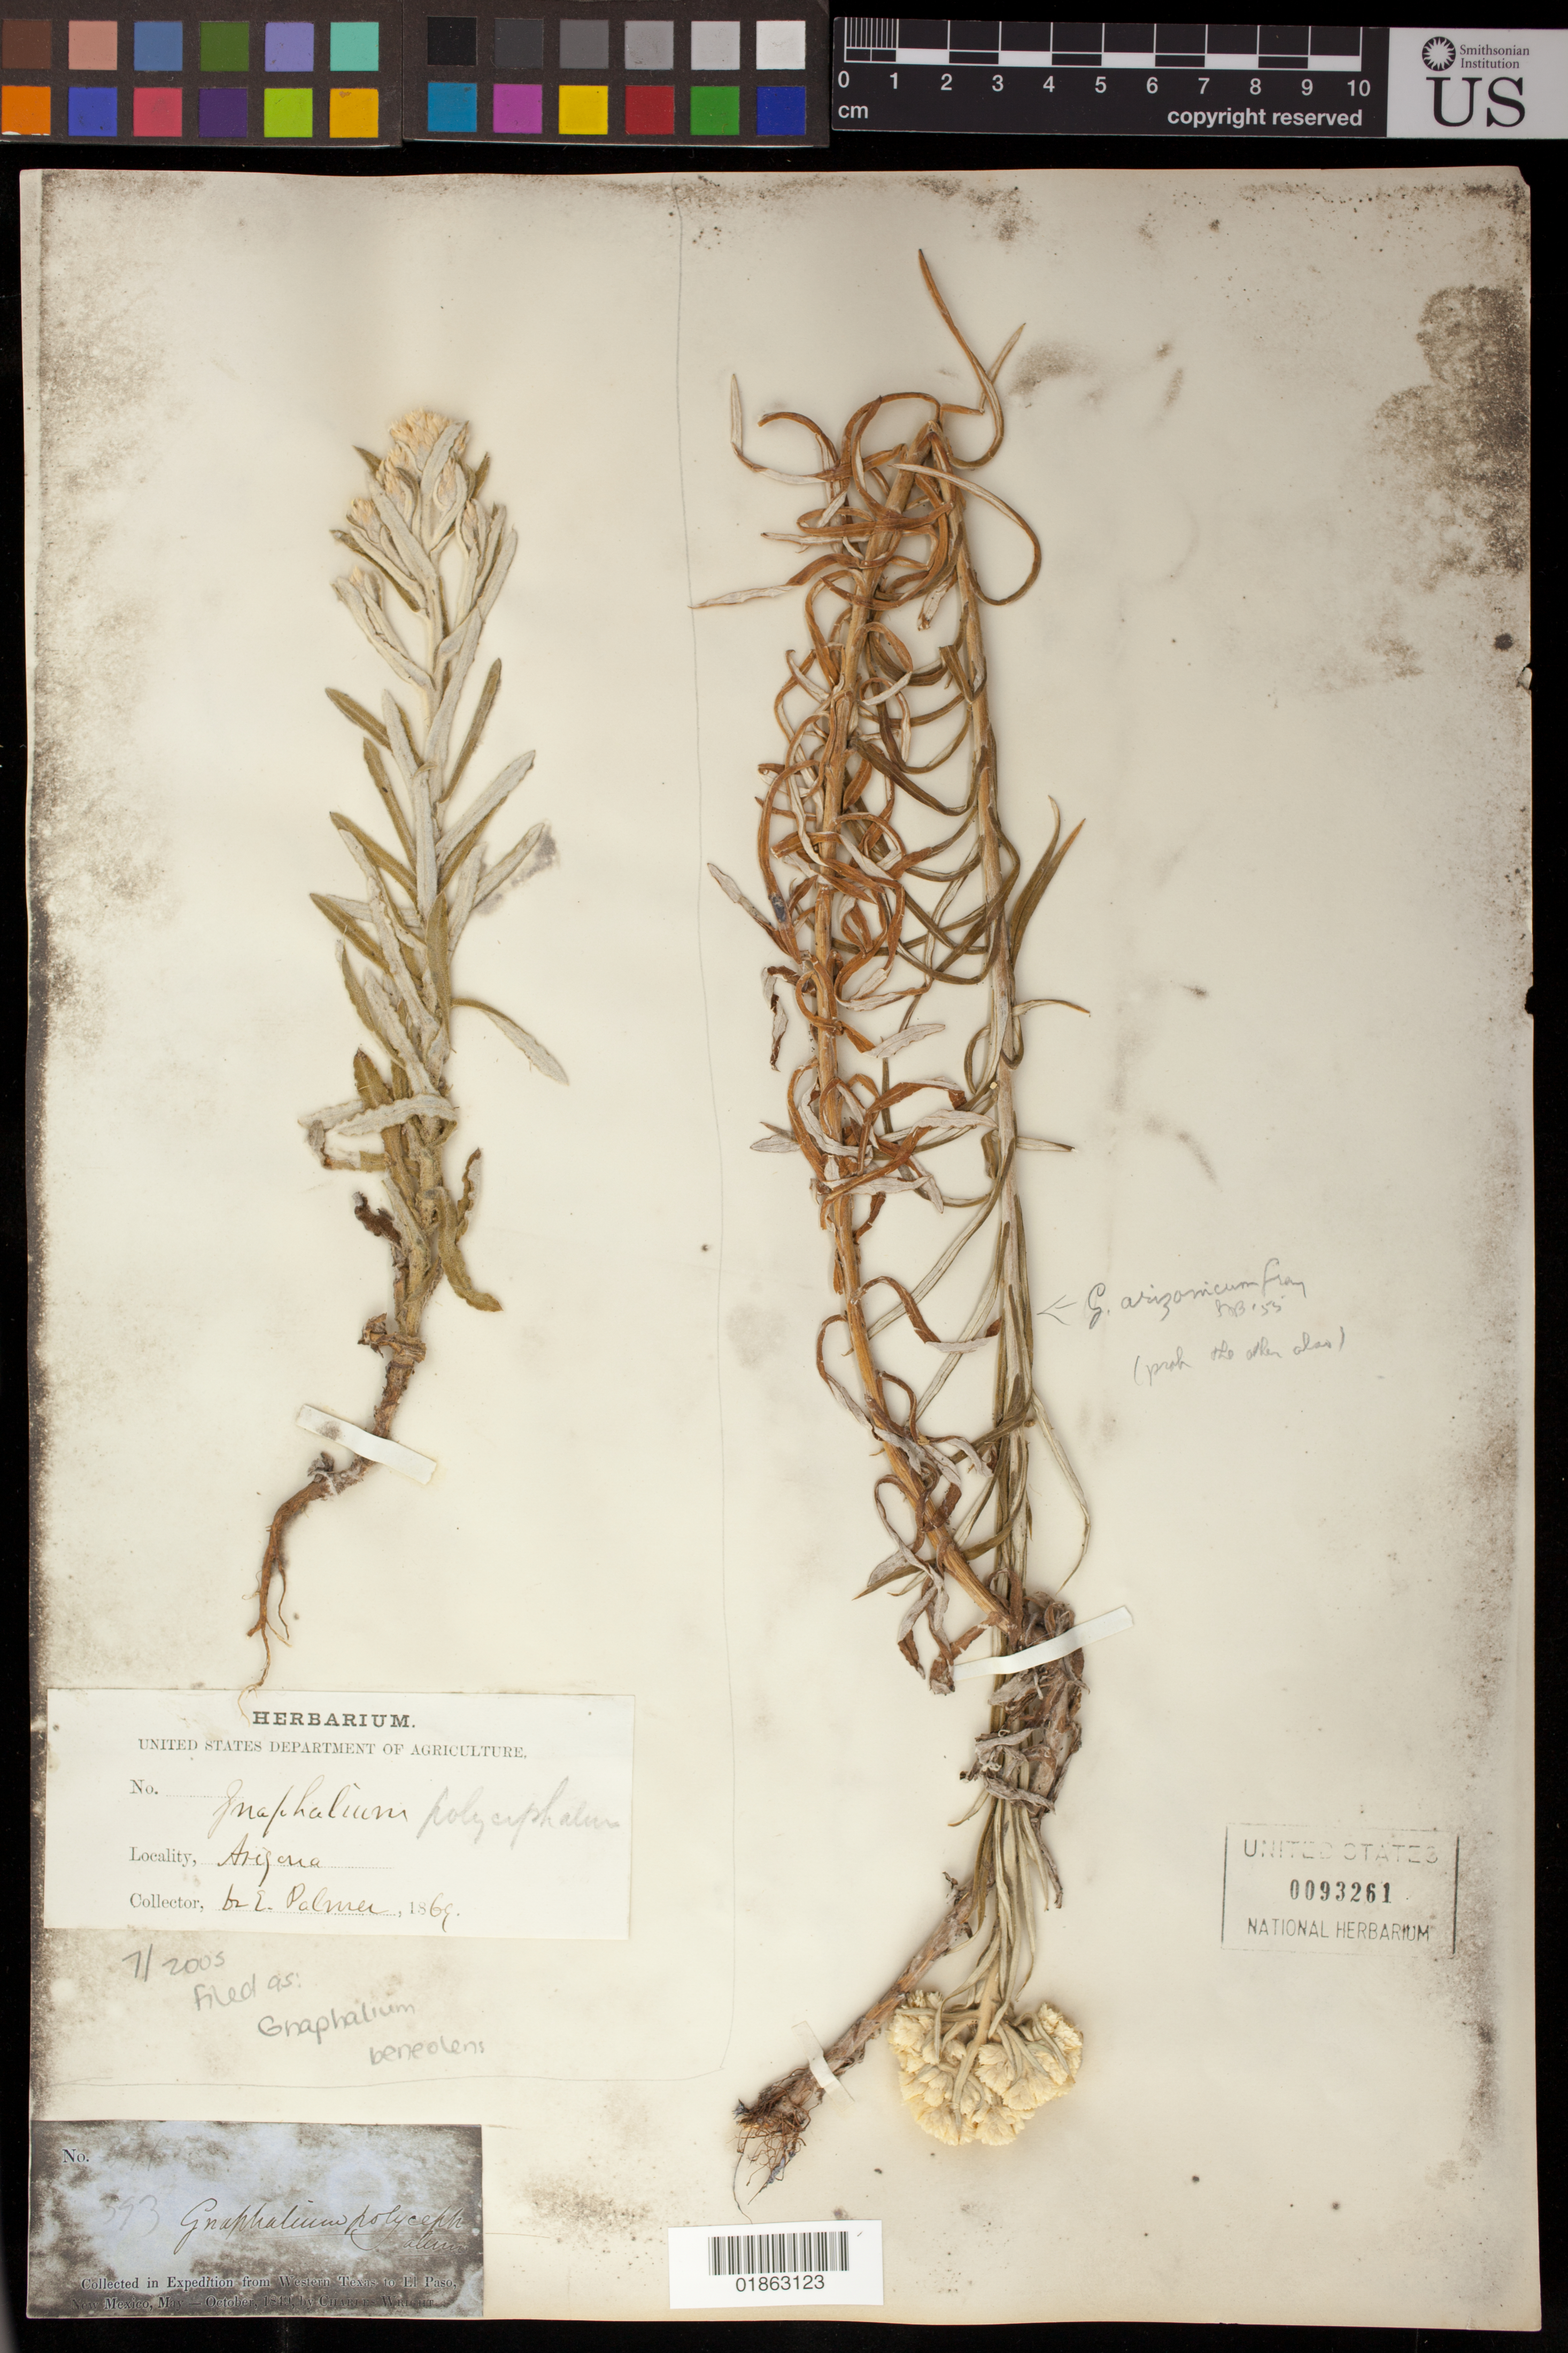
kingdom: Plantae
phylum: Tracheophyta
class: Magnoliopsida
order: Asterales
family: Asteraceae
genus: Gnaphalium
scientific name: Gnaphalium arizonicum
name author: A. Gray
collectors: C. Wright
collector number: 393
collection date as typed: May 1849 to Oct 1849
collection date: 1849-05/1849-10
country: United States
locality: Collected in Expedition from Western Texas to El Paso, New Mexico.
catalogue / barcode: US 93261